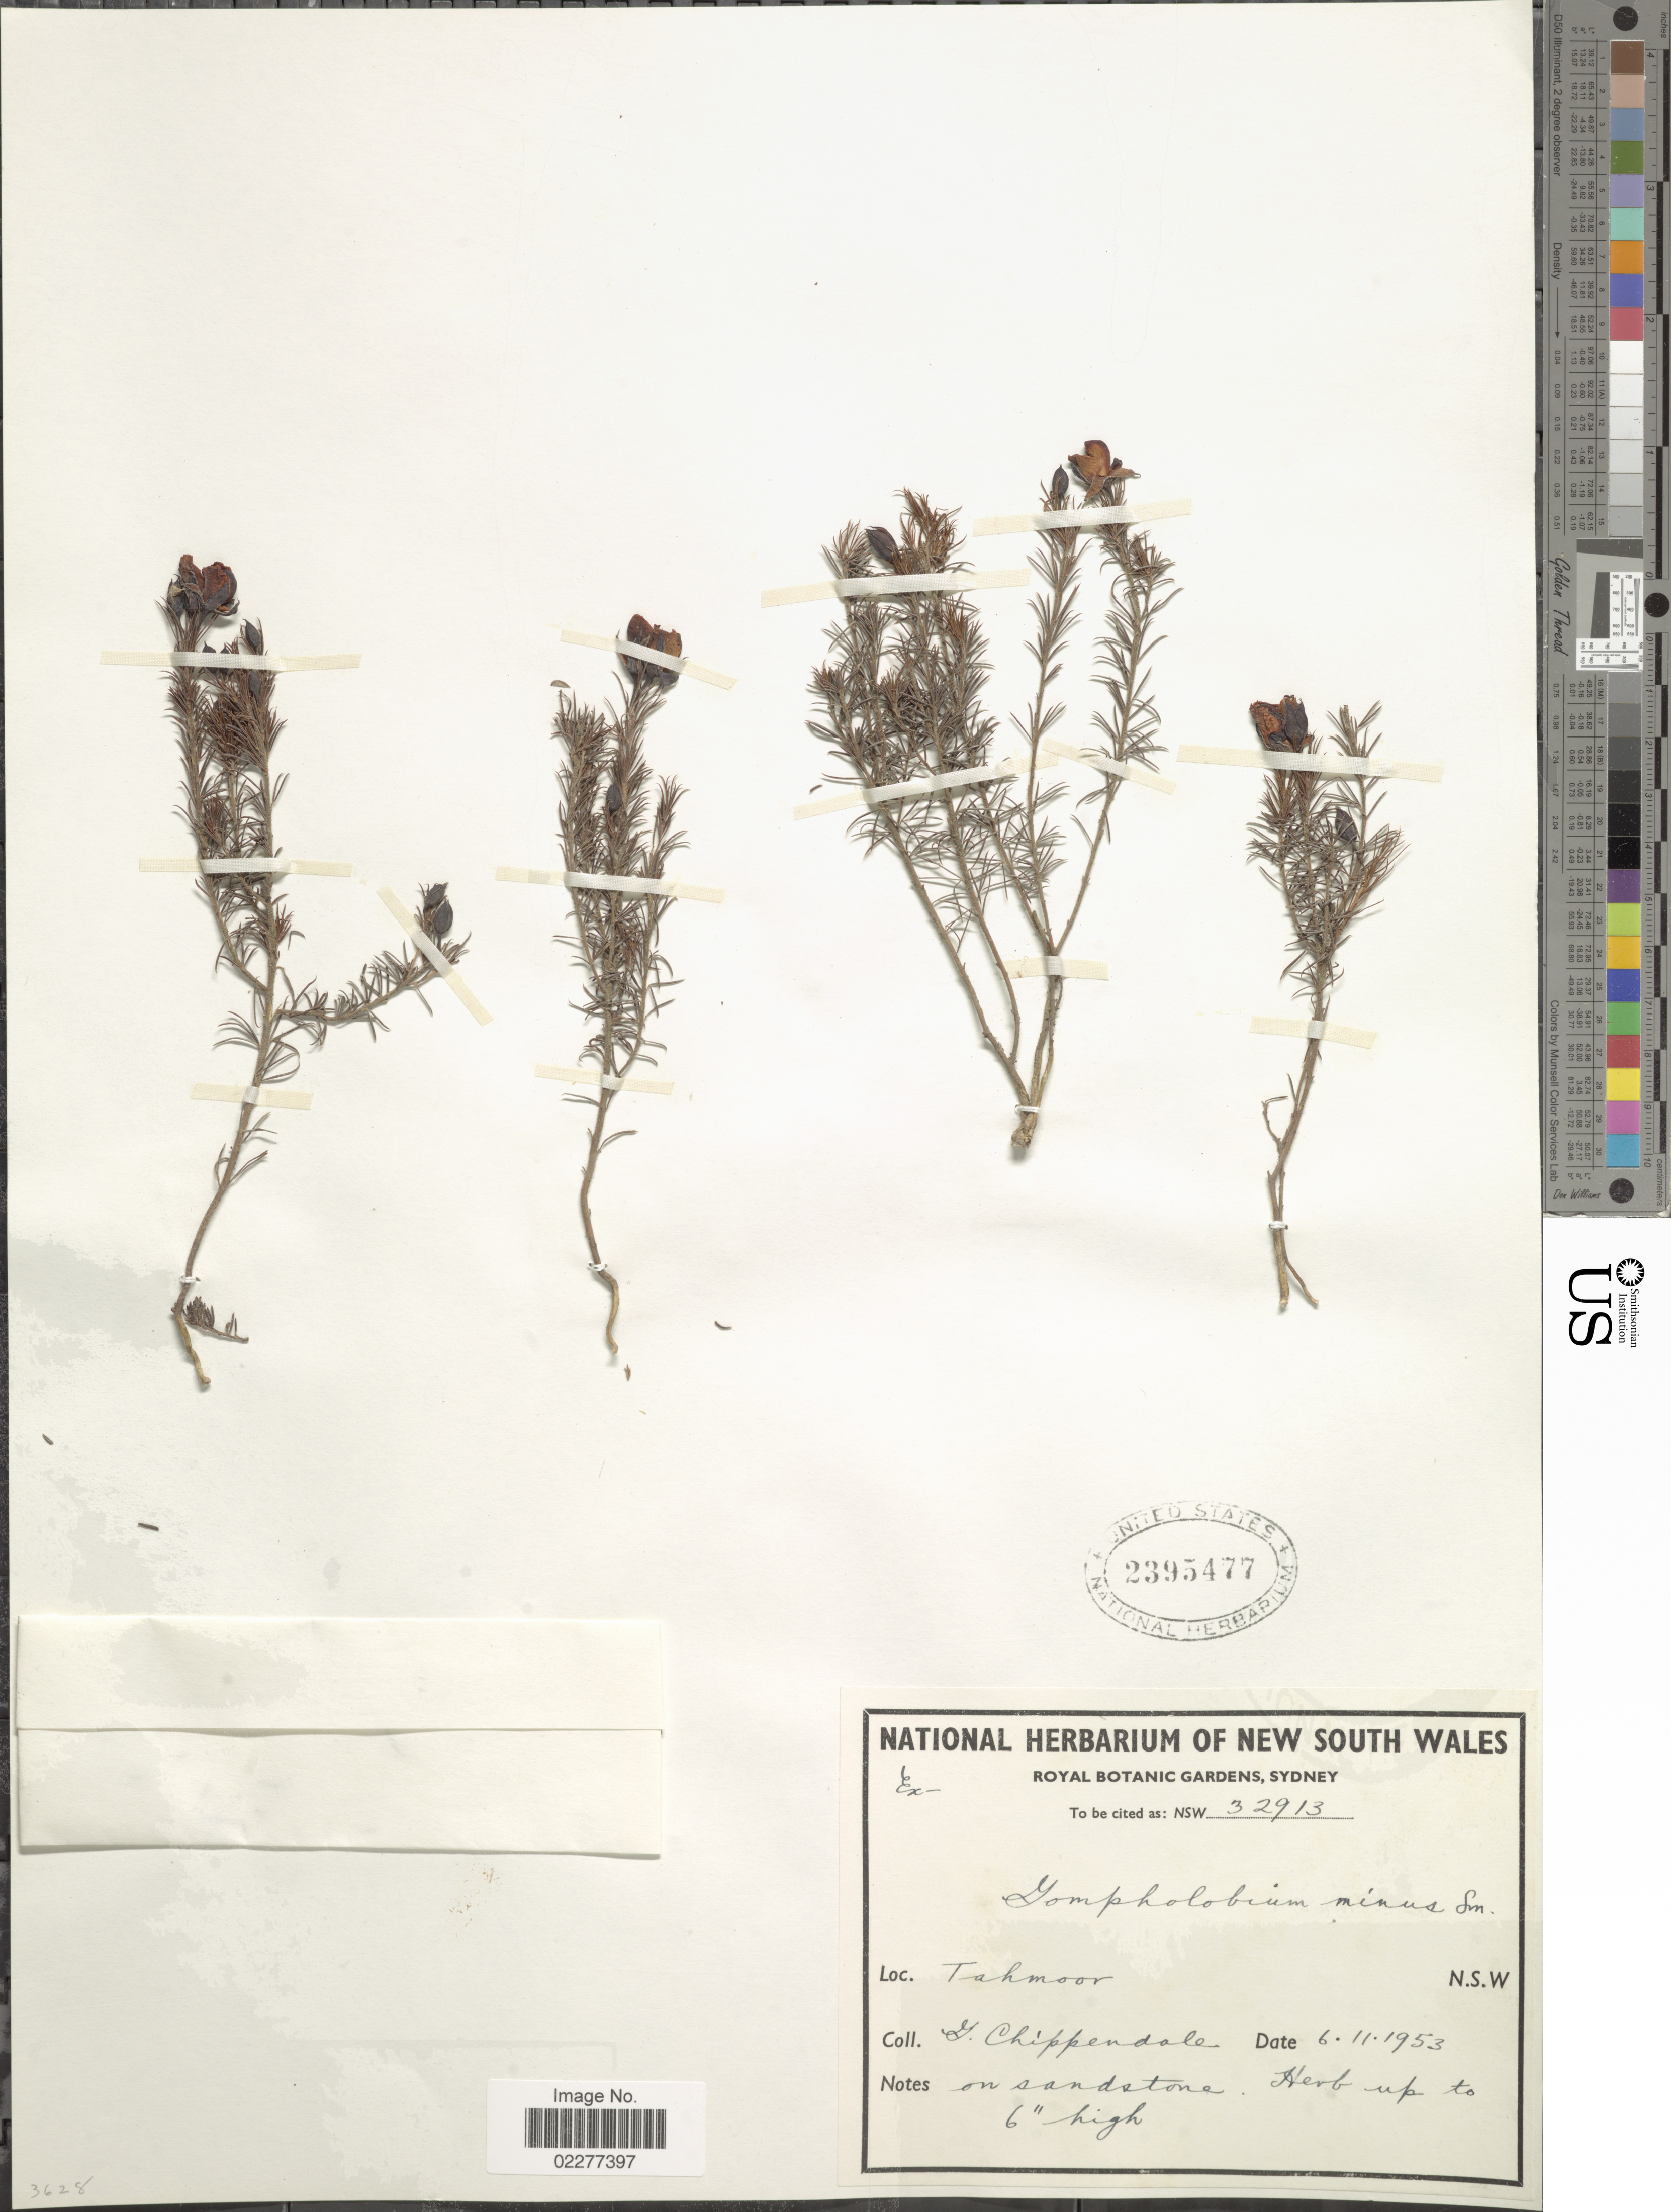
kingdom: Plantae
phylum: Tracheophyta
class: Magnoliopsida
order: Fabales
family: Fabaceae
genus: Gompholobium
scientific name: Gompholobium minus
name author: Sm.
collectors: G. Chippendale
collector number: NSW 32913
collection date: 1953-11-06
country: Australia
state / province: New South Wales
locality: Tahmoor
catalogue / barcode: US 2395477